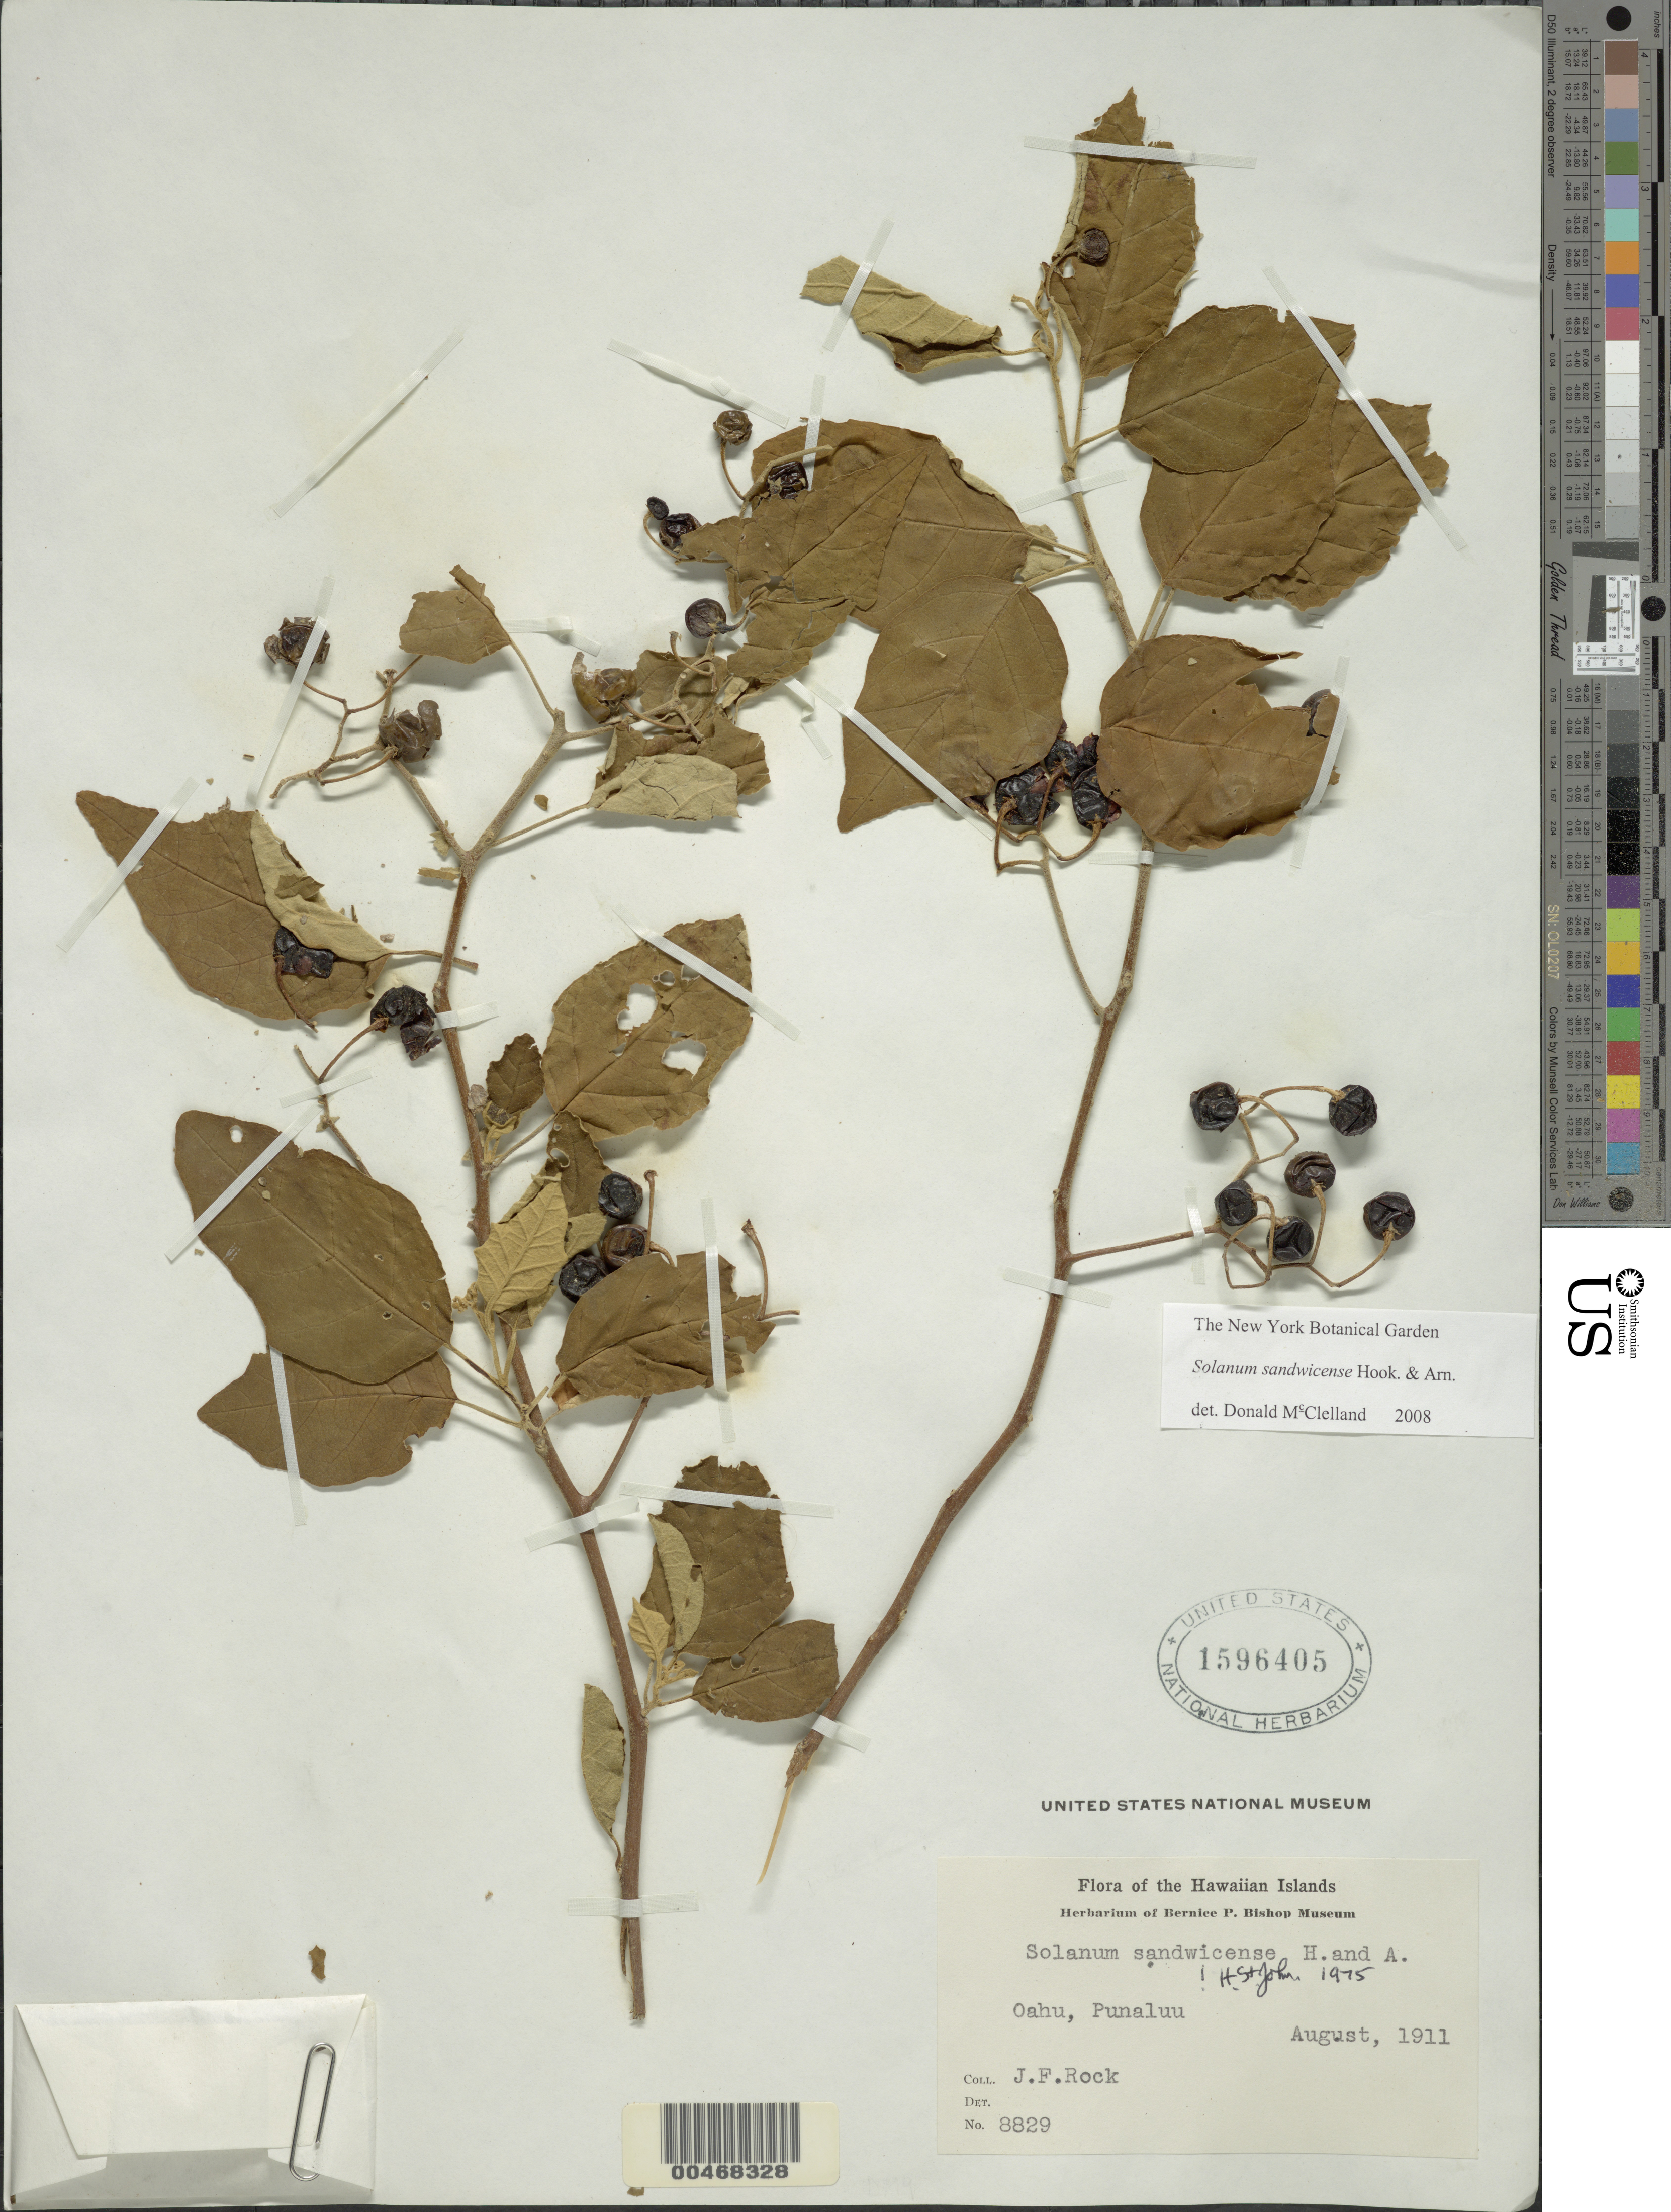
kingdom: Plantae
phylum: Tracheophyta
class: Magnoliopsida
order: Solanales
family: Solanaceae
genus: Solanum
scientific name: Solanum sandwicense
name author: Hook. & Arn.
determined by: St. John, H.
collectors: J. F. Rock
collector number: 8829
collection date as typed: Aug 1911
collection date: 1911-08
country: United States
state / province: Hawaii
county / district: Hawaii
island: Hawaii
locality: Punaluu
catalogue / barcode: US 1596405